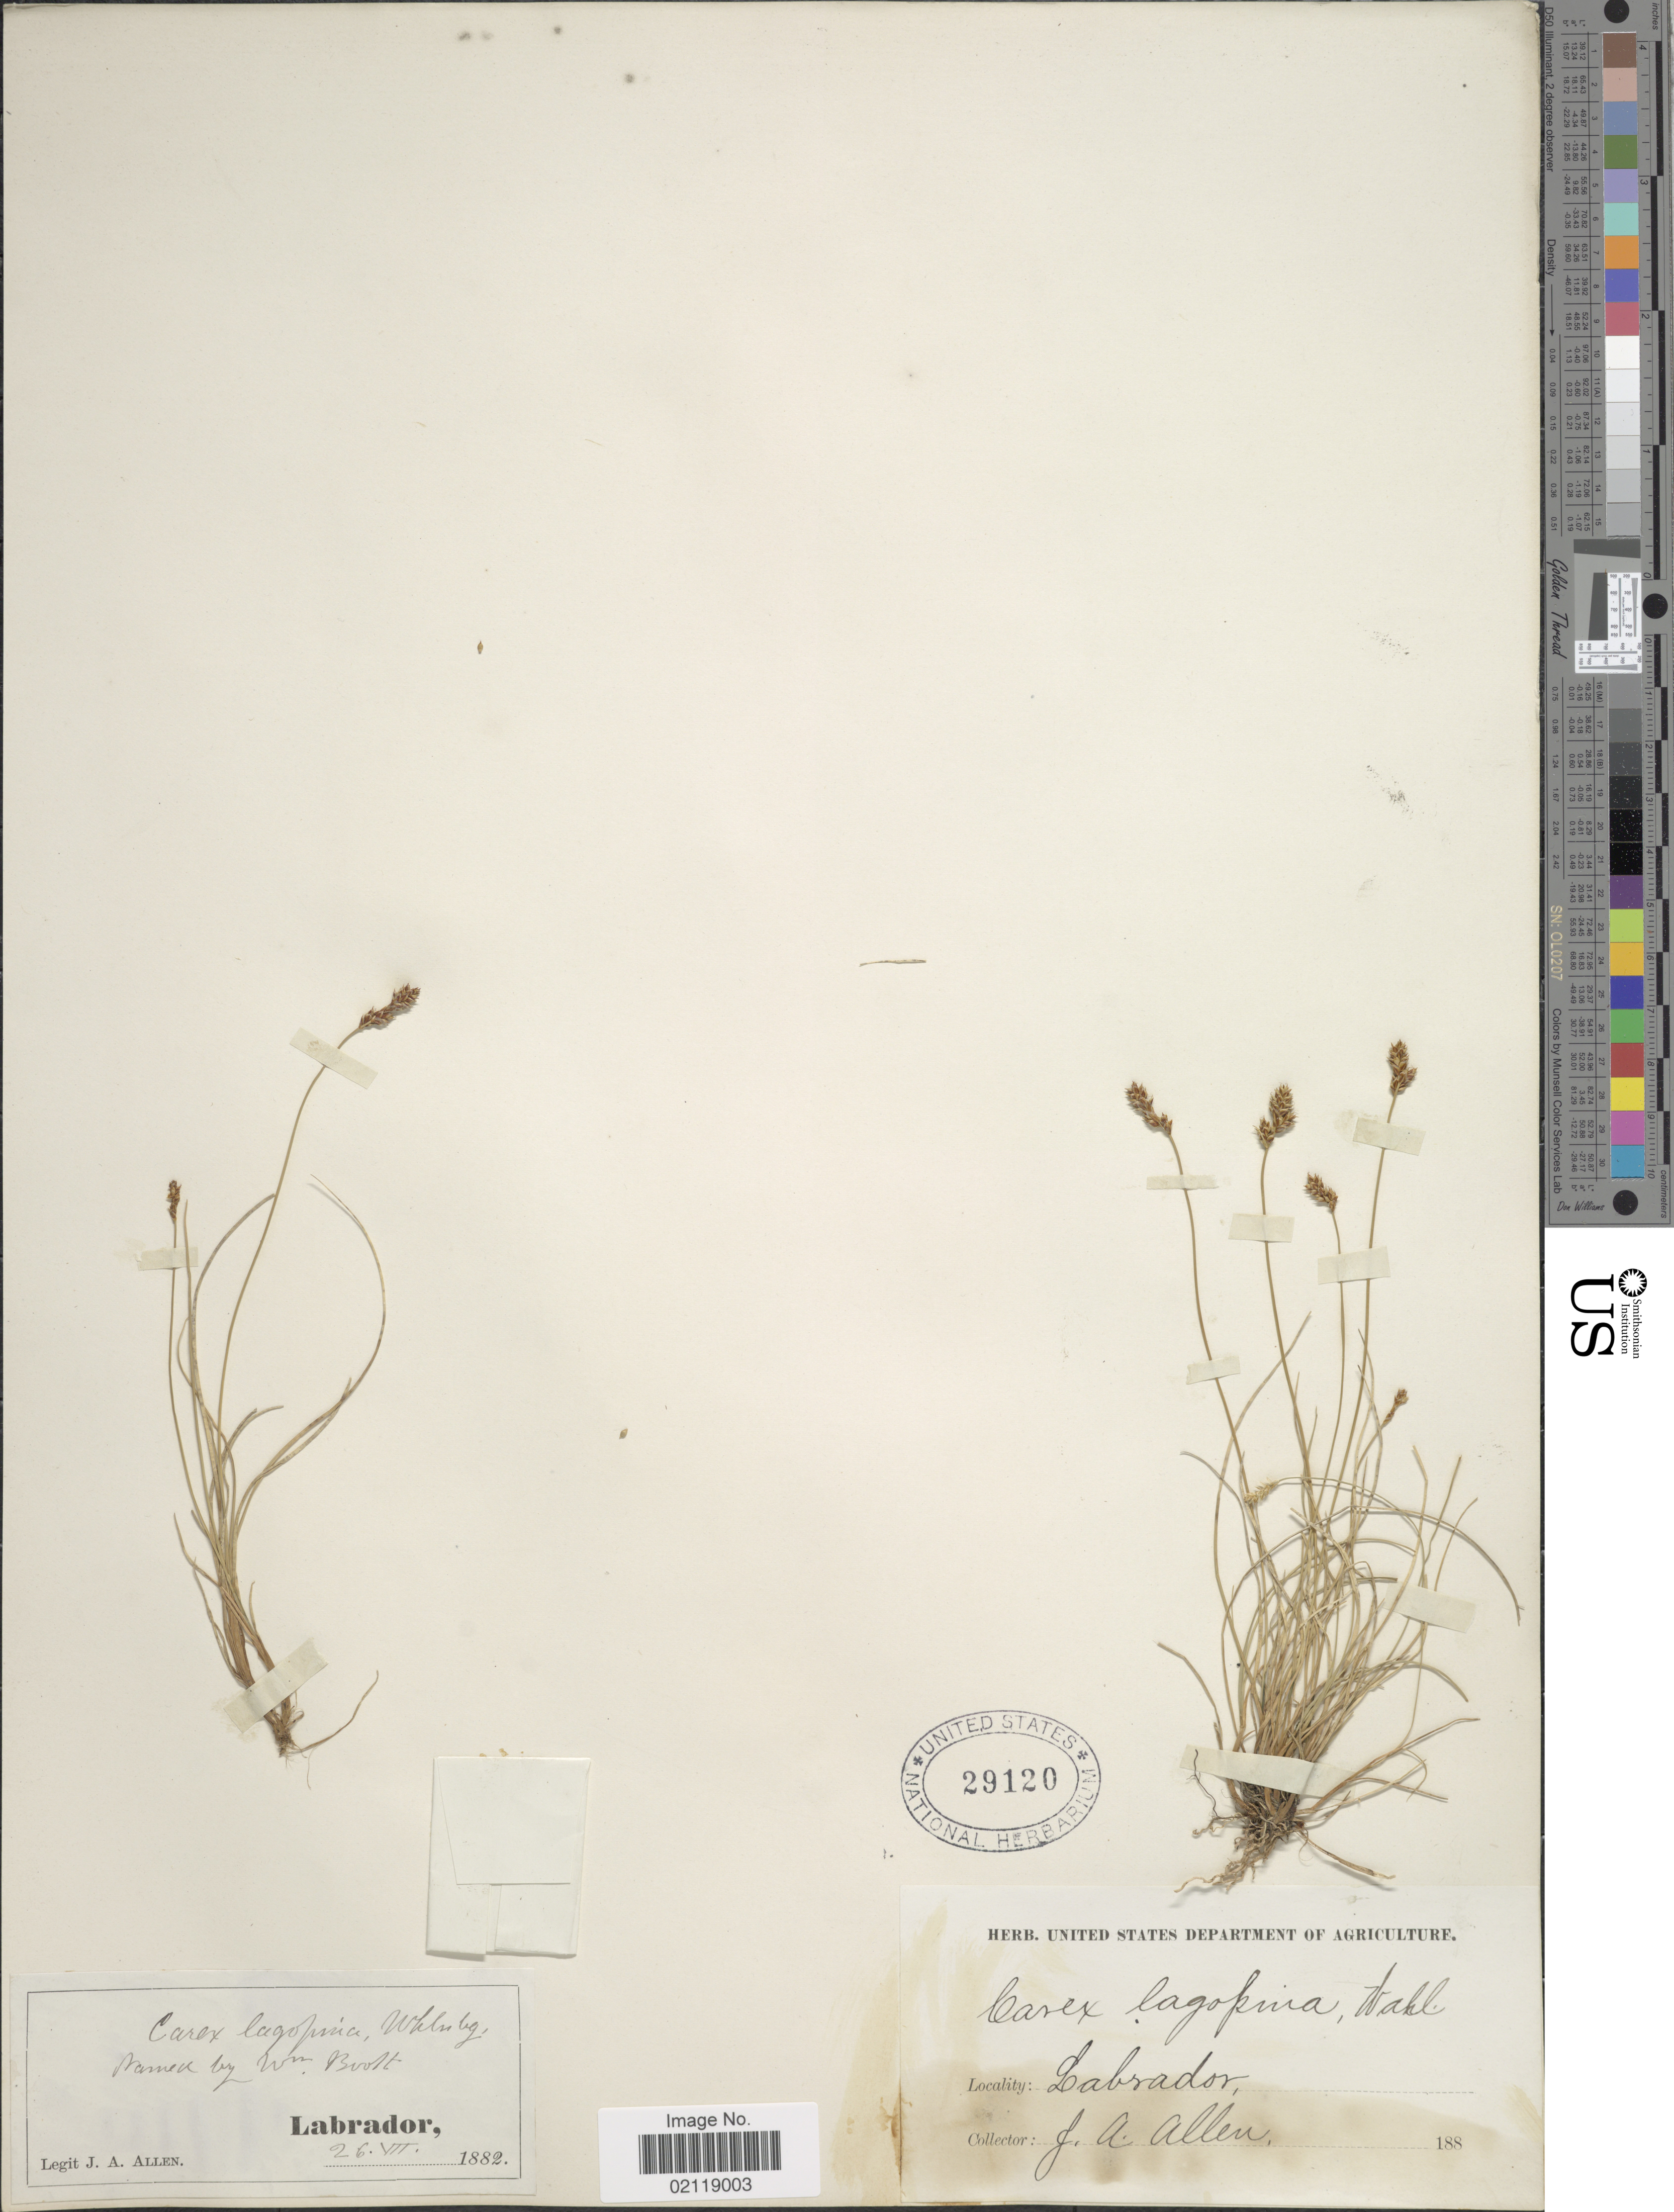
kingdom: Plantae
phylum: Tracheophyta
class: Liliopsida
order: Poales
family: Cyperaceae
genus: Carex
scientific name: Carex lachenalii subsp. lachenalii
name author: Schkuhr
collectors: J. A. Allen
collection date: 1882-07-26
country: Canada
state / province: Newfoundland and Labrador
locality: Labrador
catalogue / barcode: US 29120